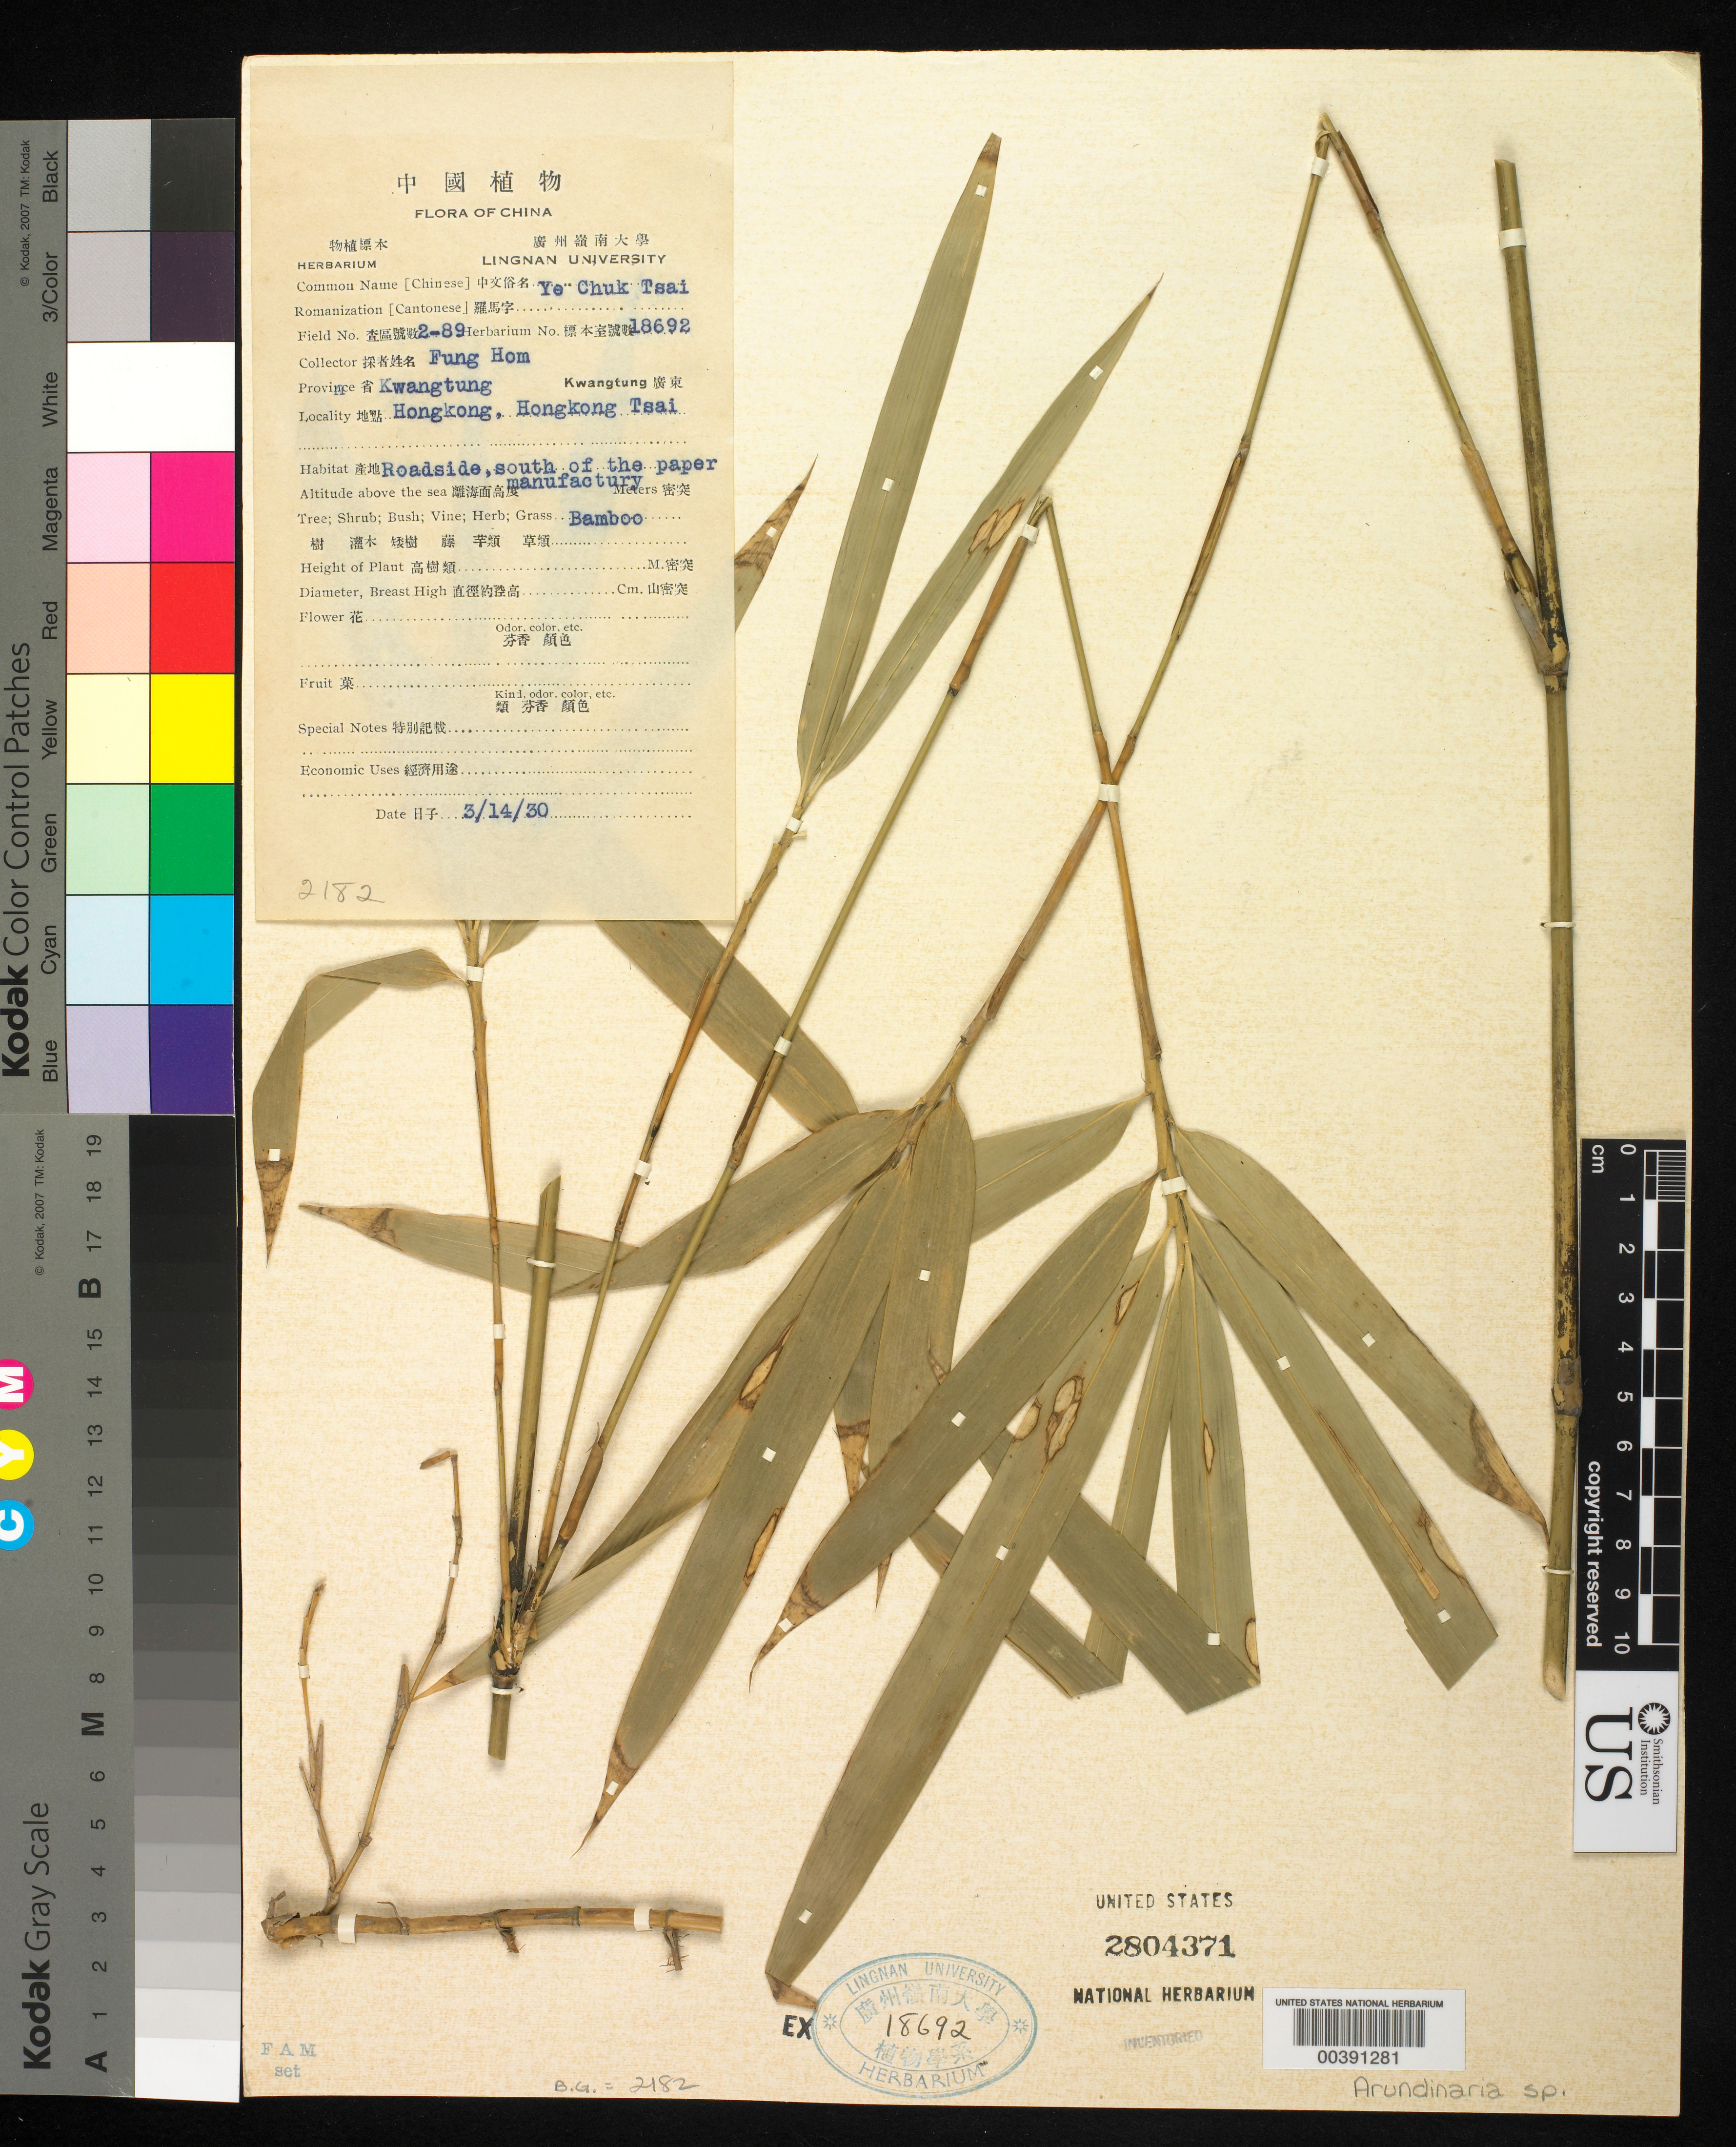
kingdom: Plantae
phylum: Tracheophyta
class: Liliopsida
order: Poales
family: Poaceae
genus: Arundinaria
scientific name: Arundinaria sp.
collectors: H. L. Fung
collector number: Z-089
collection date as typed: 14 Mar 1930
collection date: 1930-03-14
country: China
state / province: Hong Kong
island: Hong Kong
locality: Hong kong tsai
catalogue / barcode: US 2804371